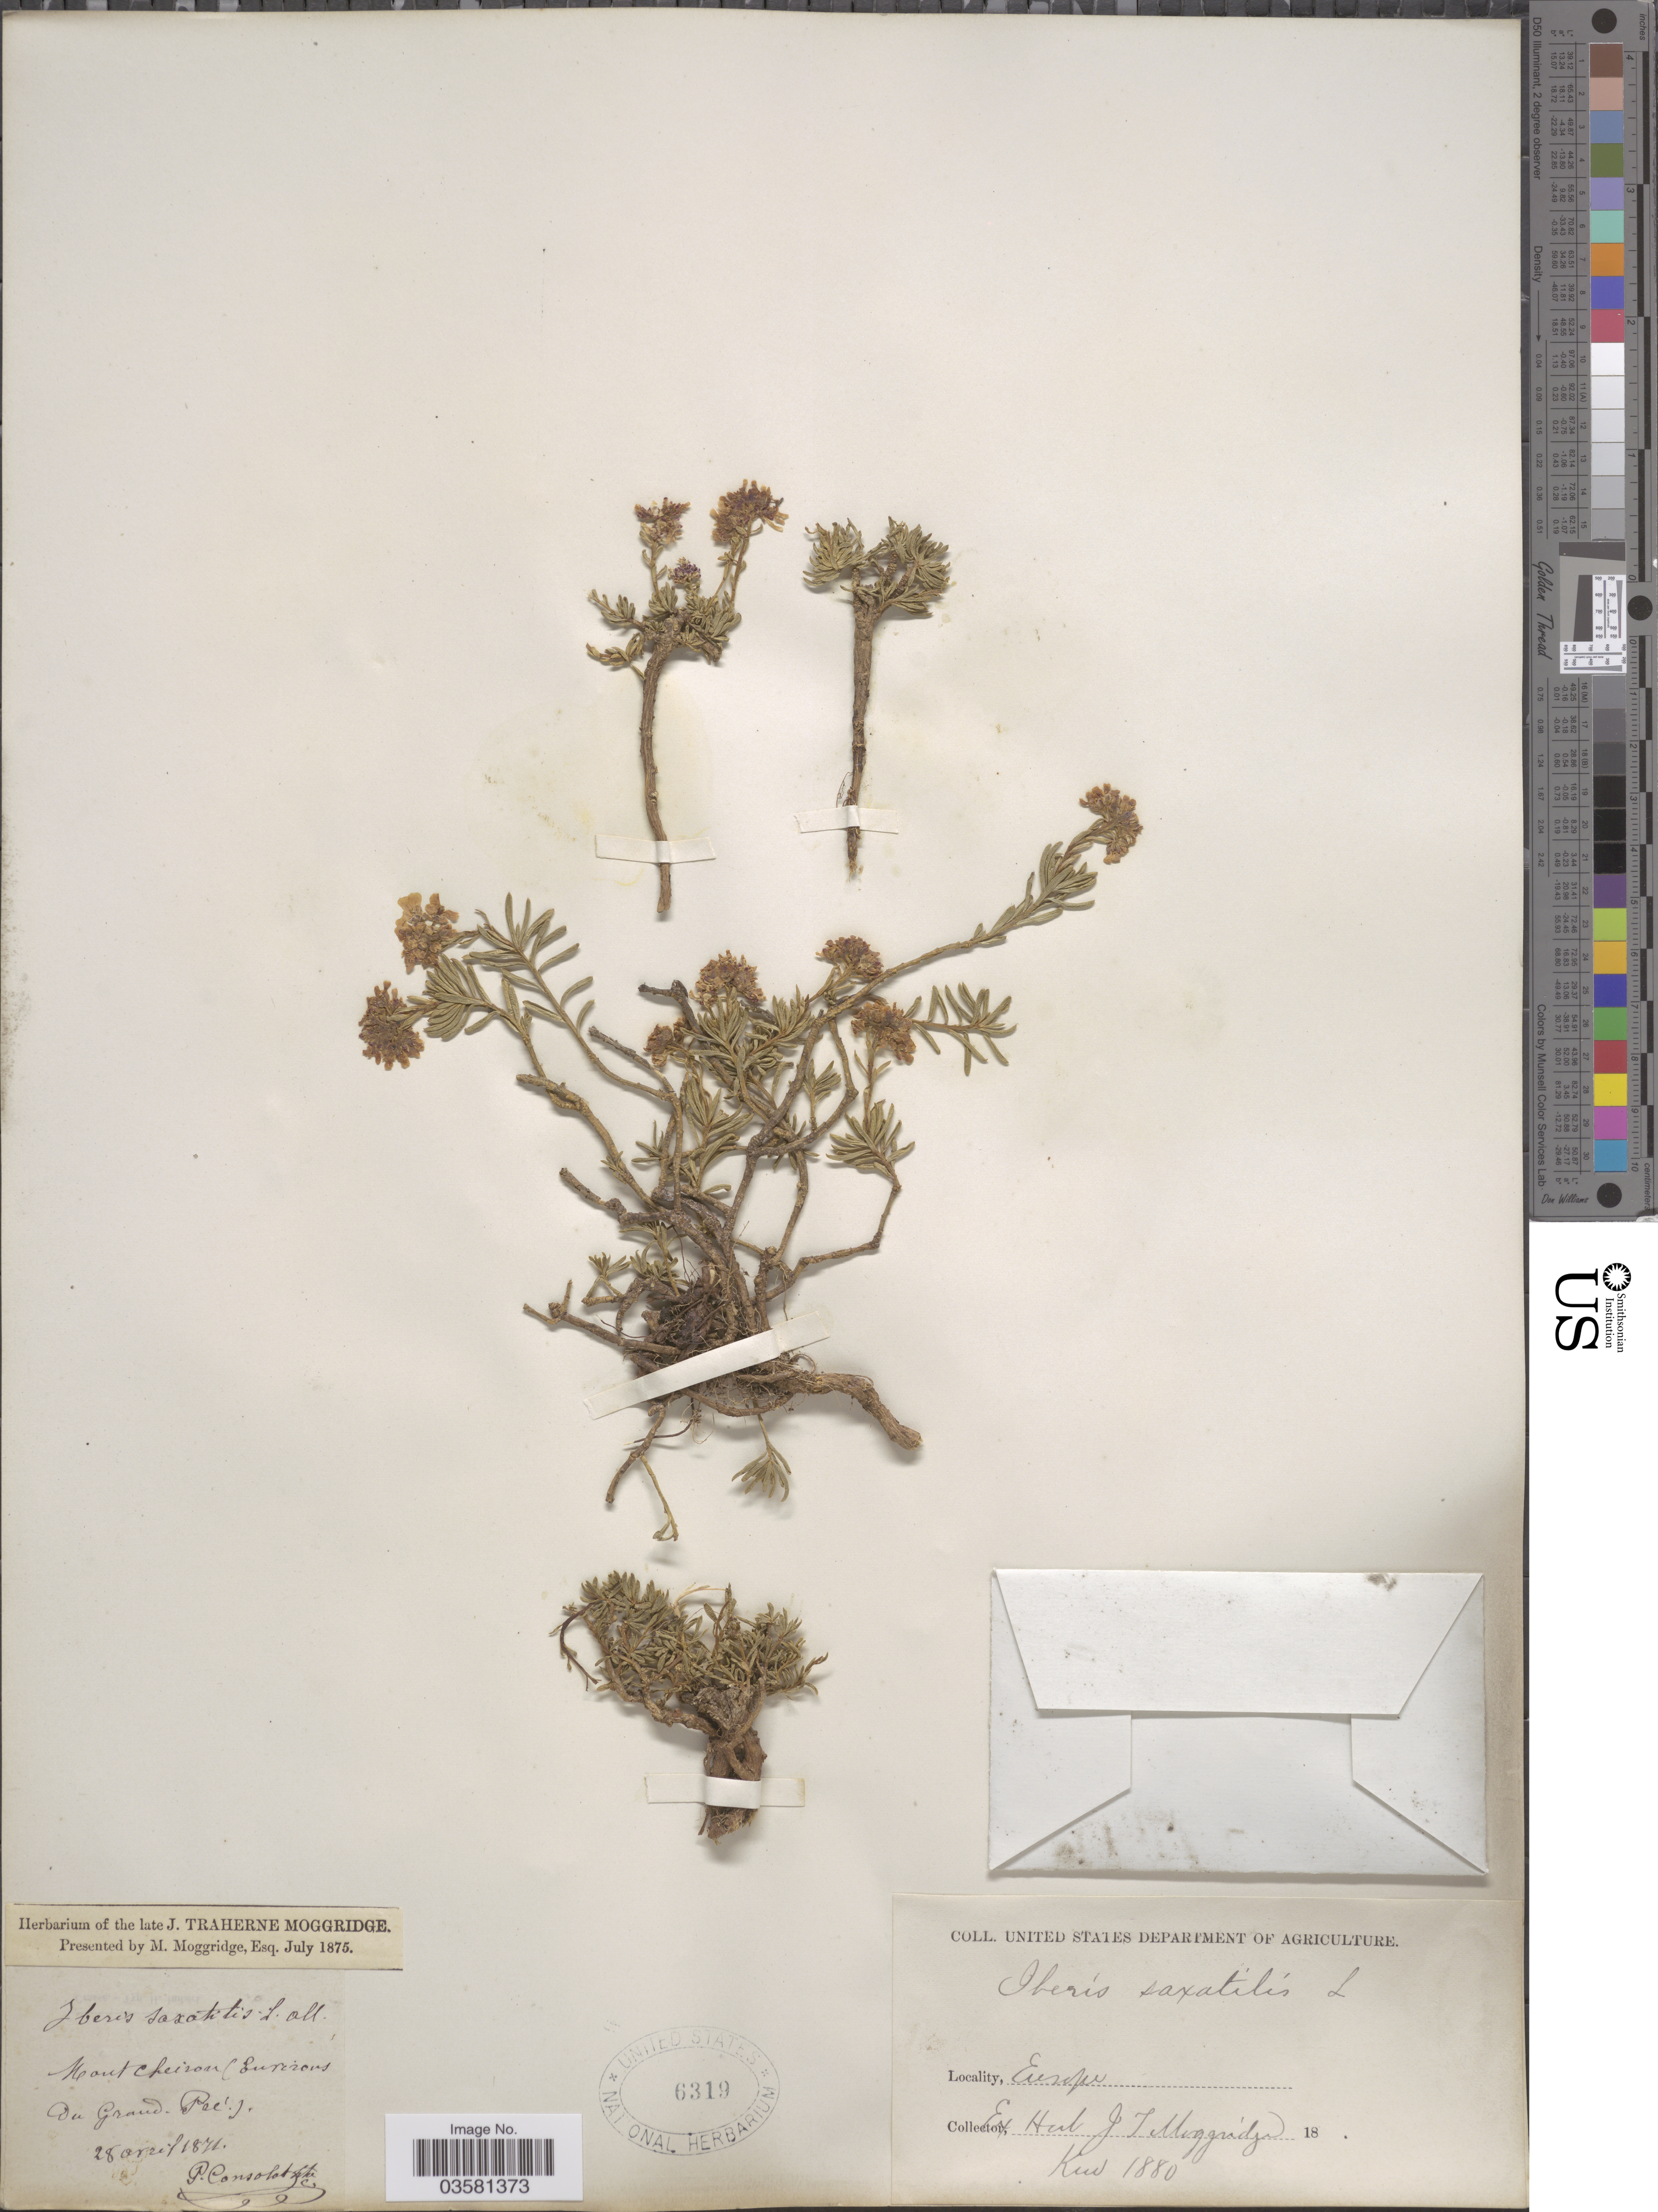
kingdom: Plantae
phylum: Tracheophyta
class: Magnoliopsida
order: Brassicales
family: Brassicaceae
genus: Iberis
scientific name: Iberis saxatilis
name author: L.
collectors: P. Consolat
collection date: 1871-04-28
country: France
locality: Mont Cheiron (Environs du Grand. Pec [interpreted]). Europe.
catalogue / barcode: US 6319